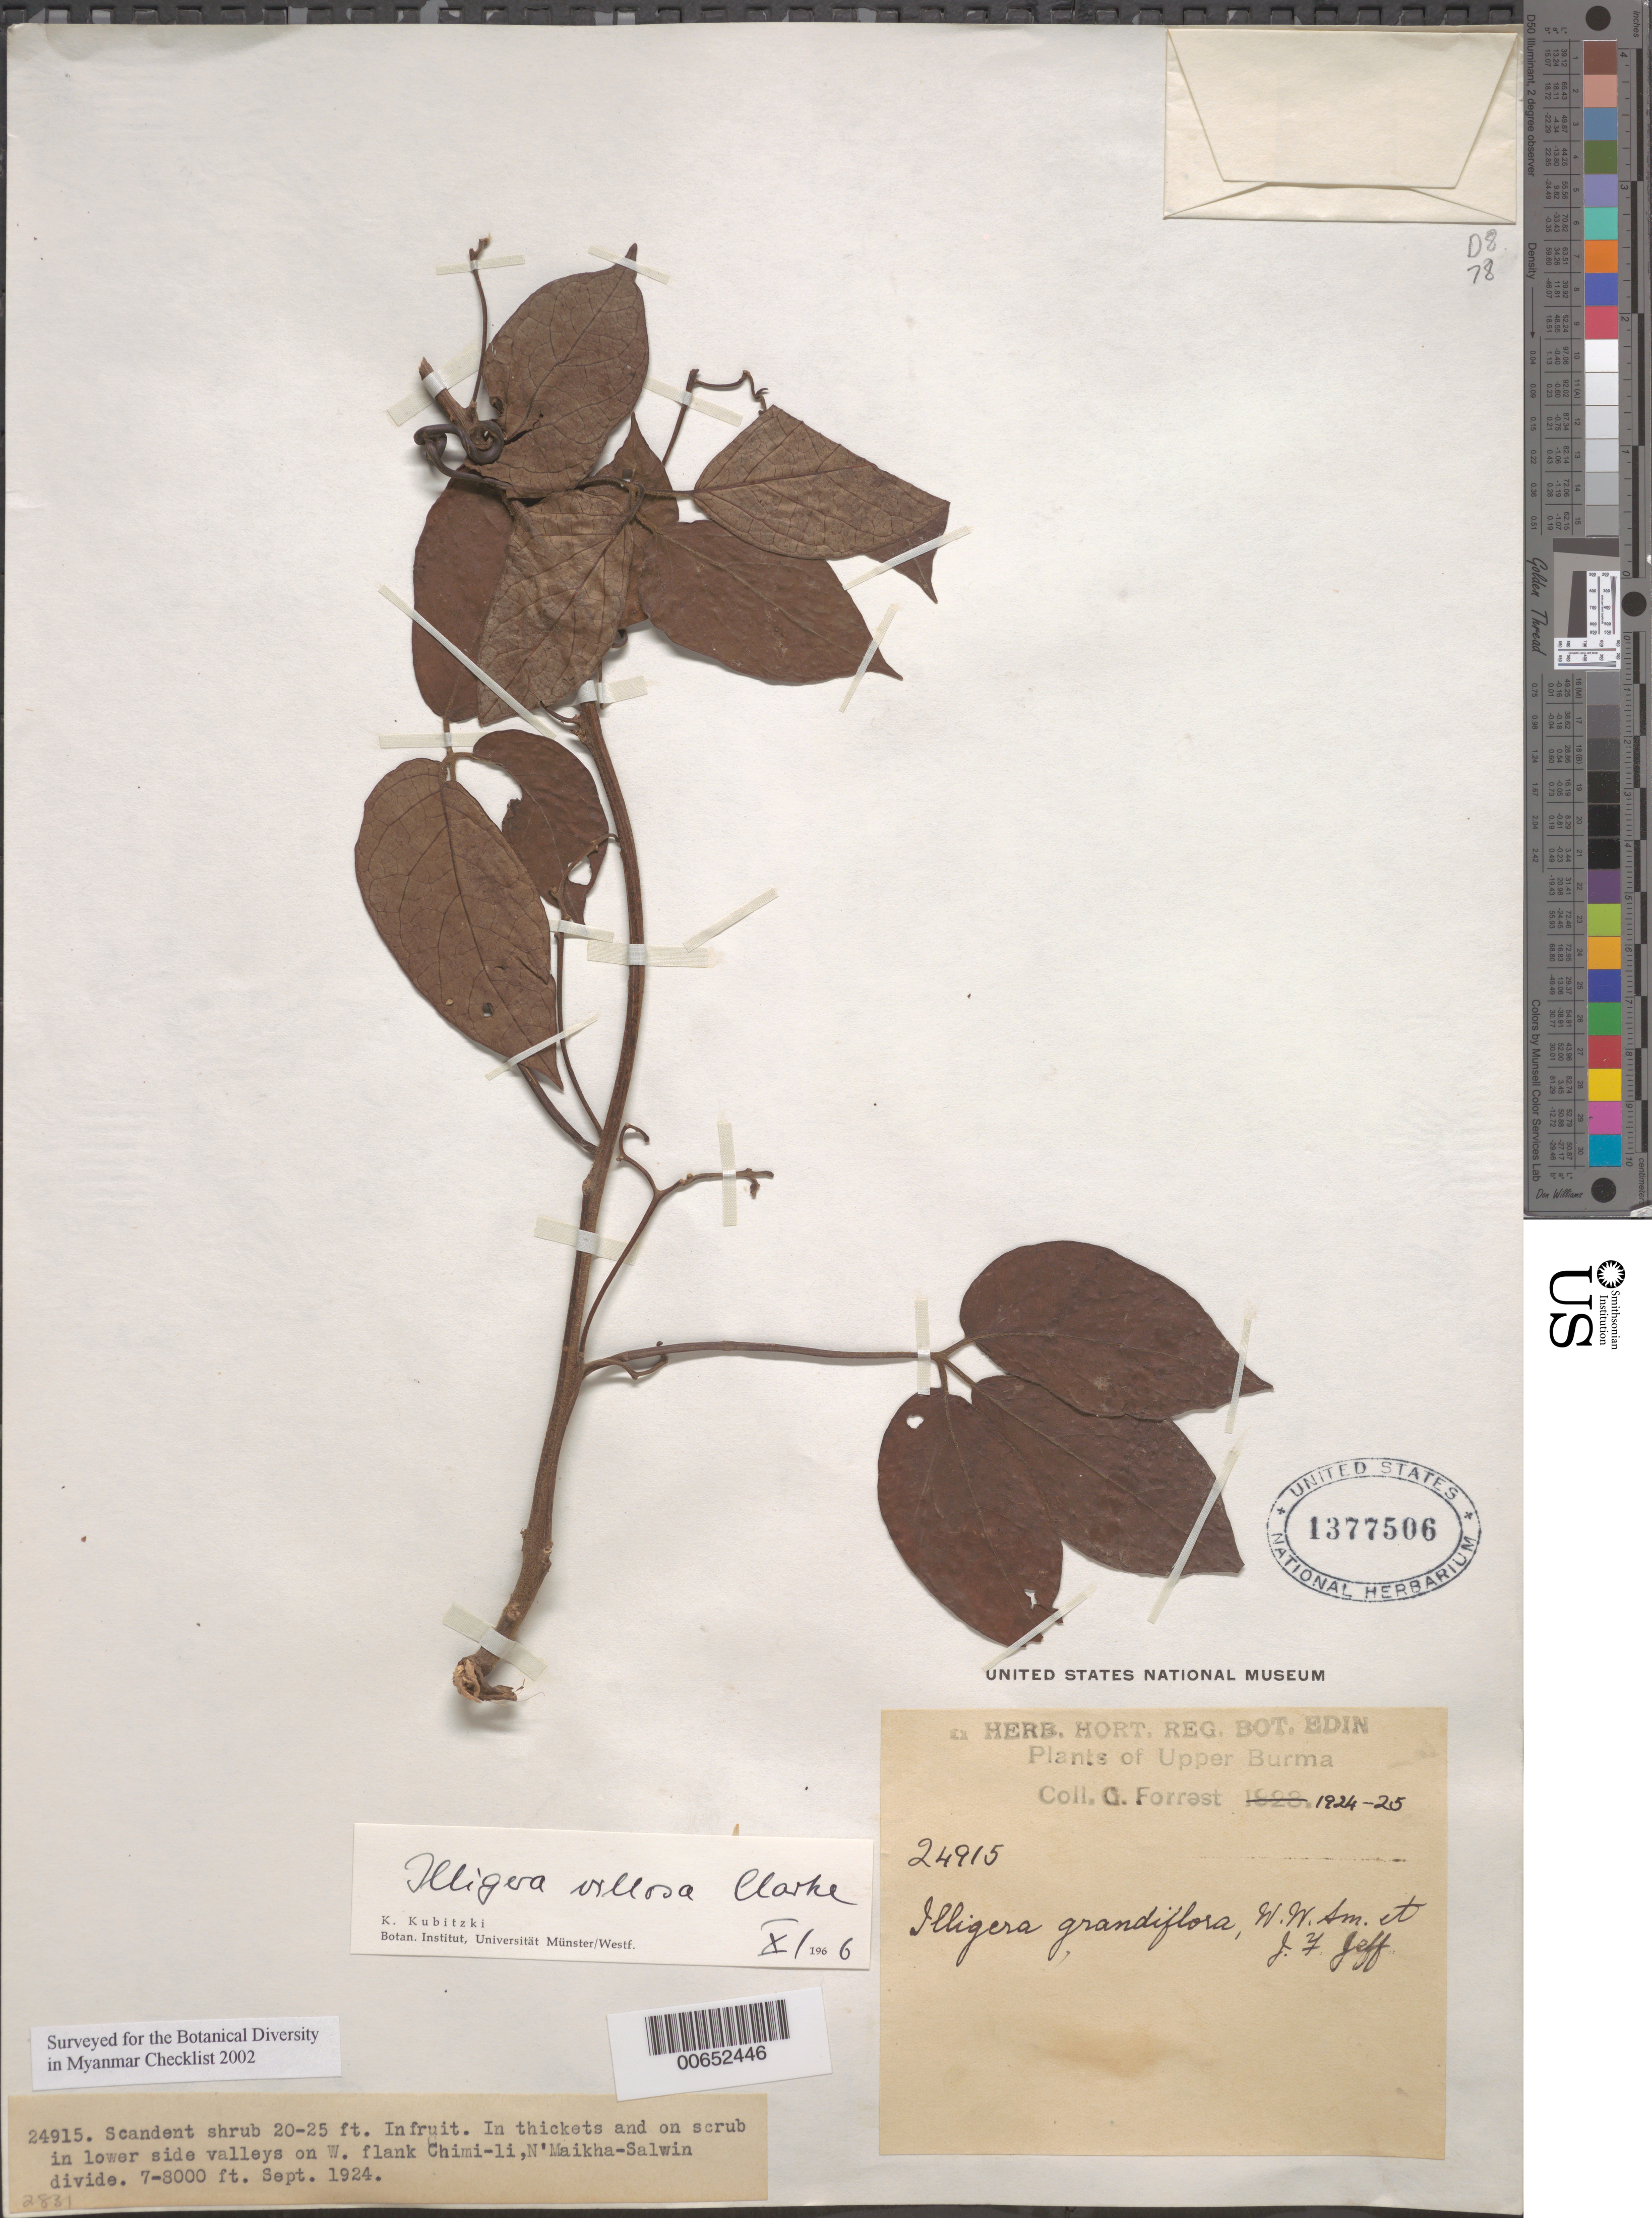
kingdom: Plantae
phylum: Tracheophyta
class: Magnoliopsida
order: Laurales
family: Hernandiaceae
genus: Illigera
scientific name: Illigera villosa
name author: C.B. Clarke & C.E.C. Fisch.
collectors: G. Forrest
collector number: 24915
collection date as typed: Sep 1924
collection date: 1924-09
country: Myanmar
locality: Upper Burma, W flank of Chimi-li, N'Maikha-Salwin Divide.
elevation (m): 2134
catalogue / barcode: US 1377506